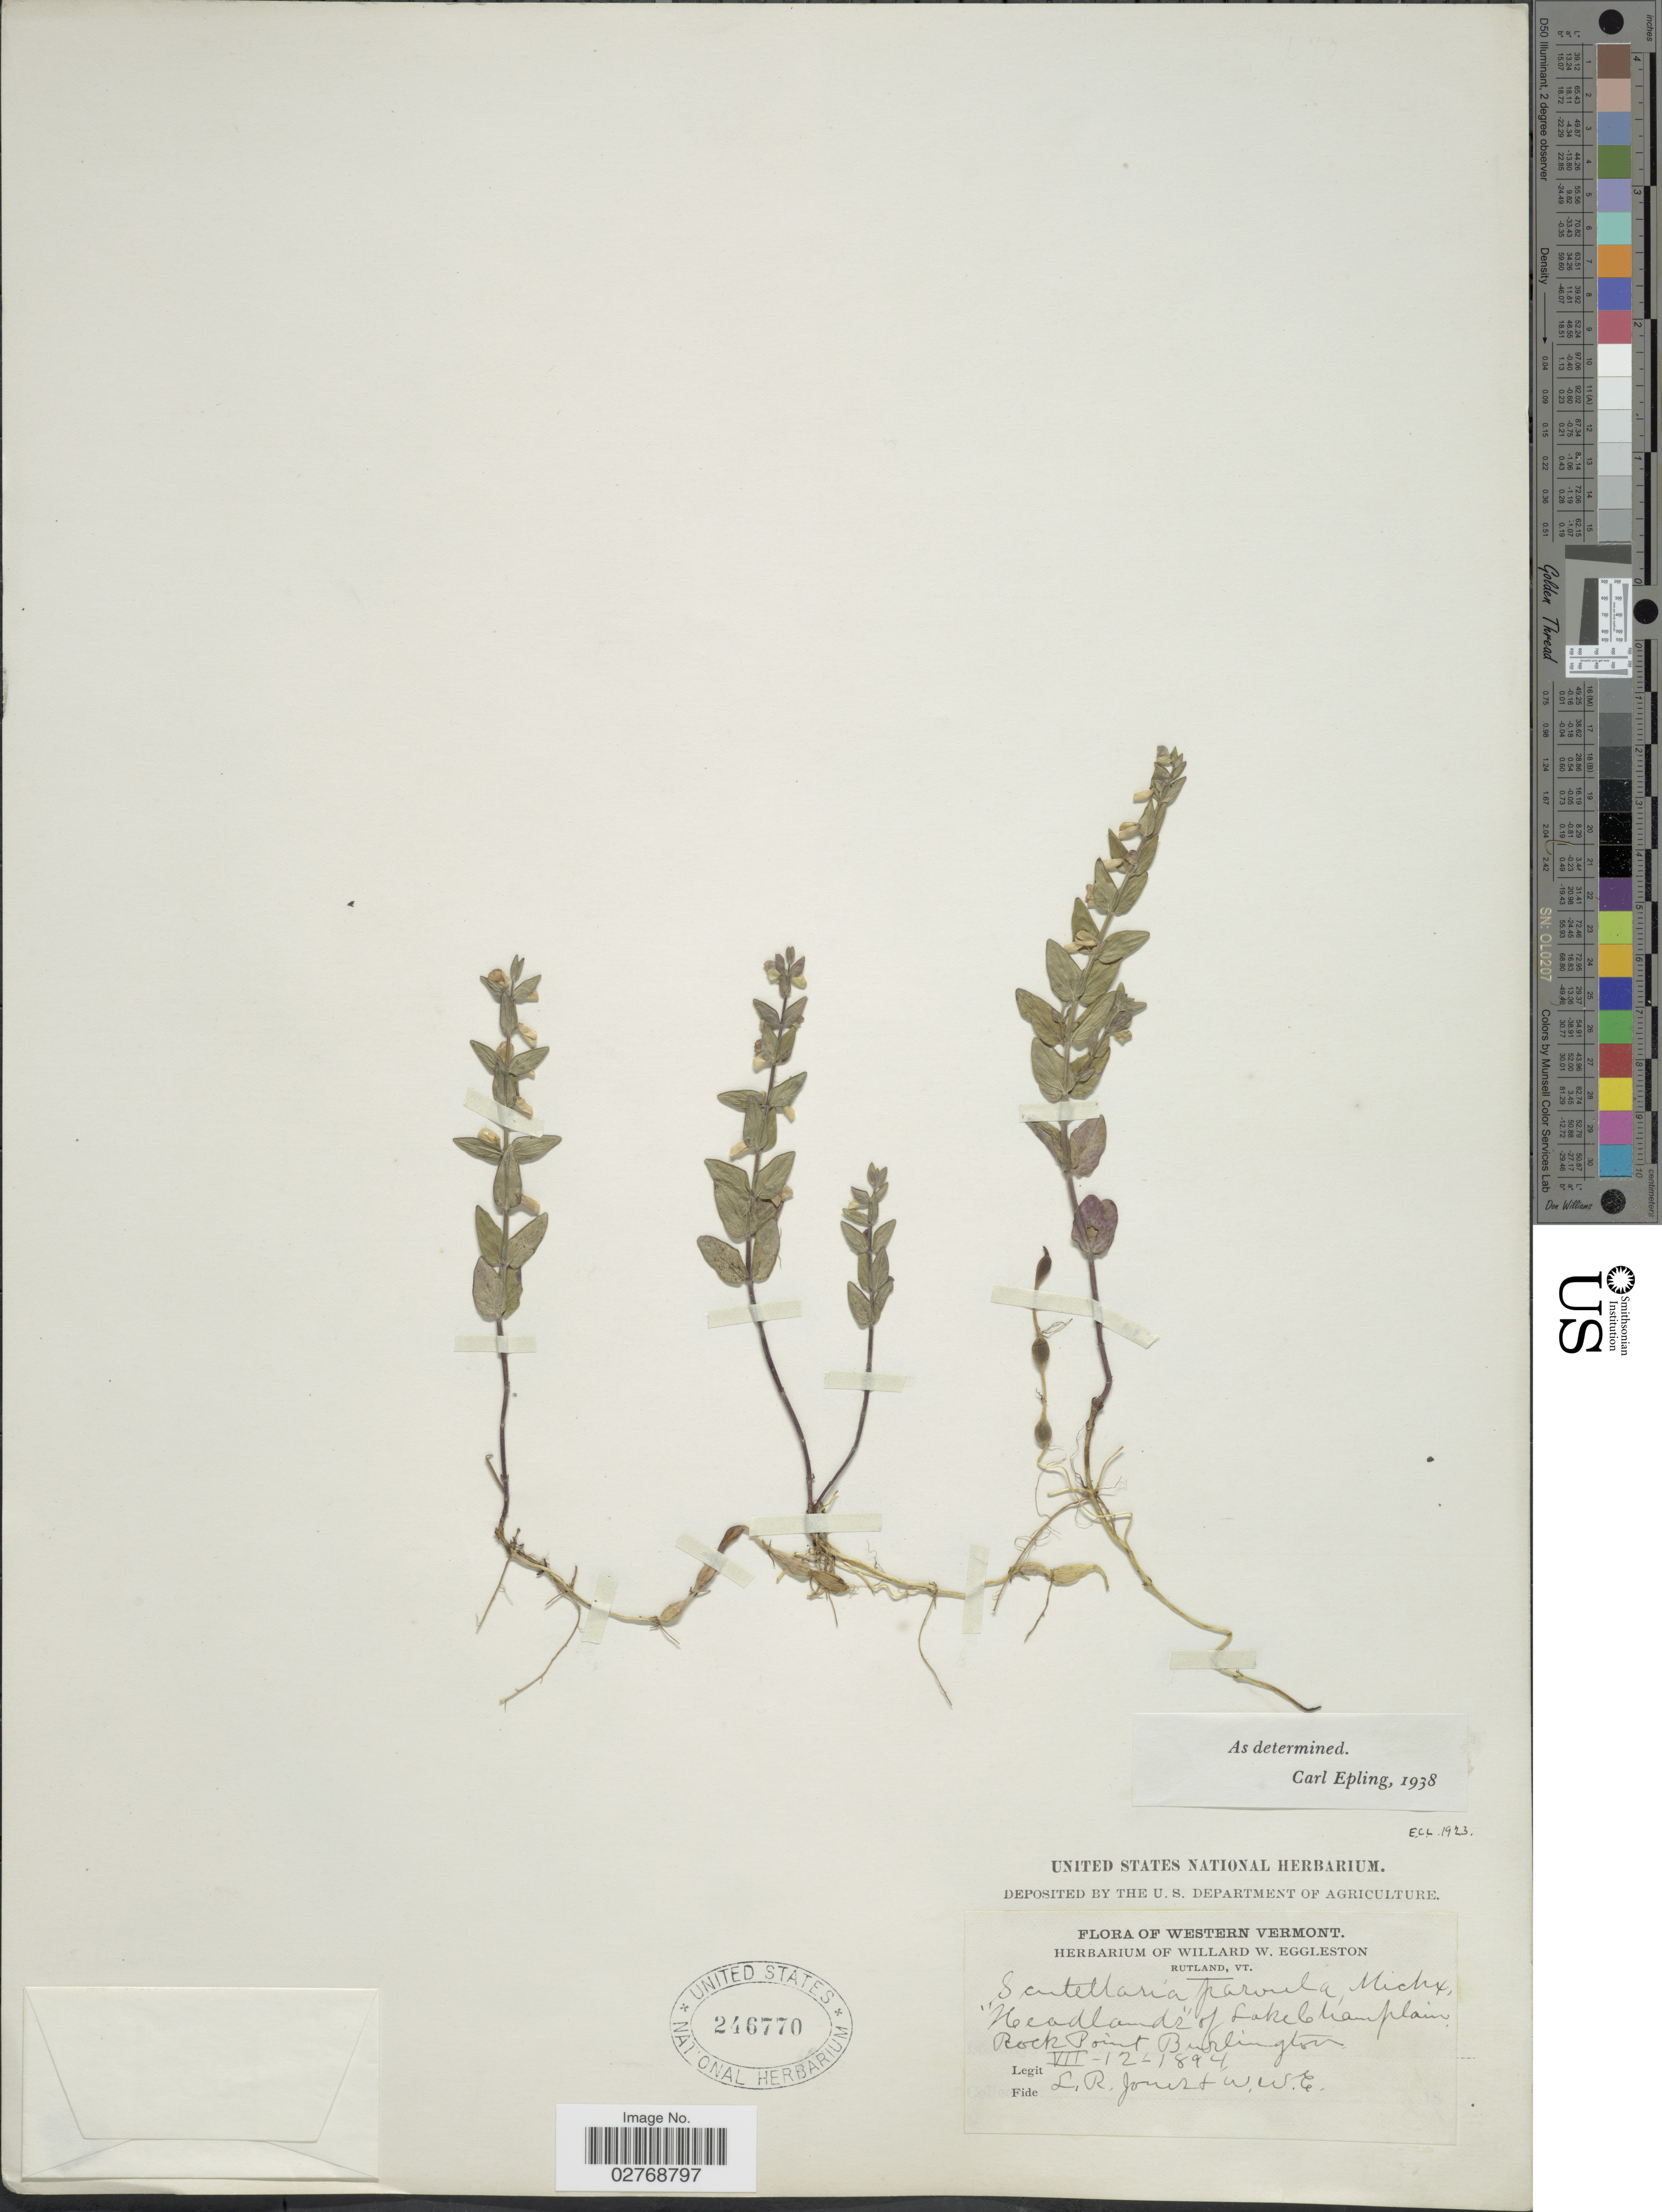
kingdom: Plantae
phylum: Tracheophyta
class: Magnoliopsida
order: Lamiales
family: Lamiaceae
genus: Scutellaria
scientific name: Scutellaria parvula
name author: Michx.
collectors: L. R. Jones & W. W. Eggleston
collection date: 1894-07-12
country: United States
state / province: Vermont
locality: Western Vermont. "Headlands" of Lake Champlain, Rock Point Burlington.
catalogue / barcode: US 246770